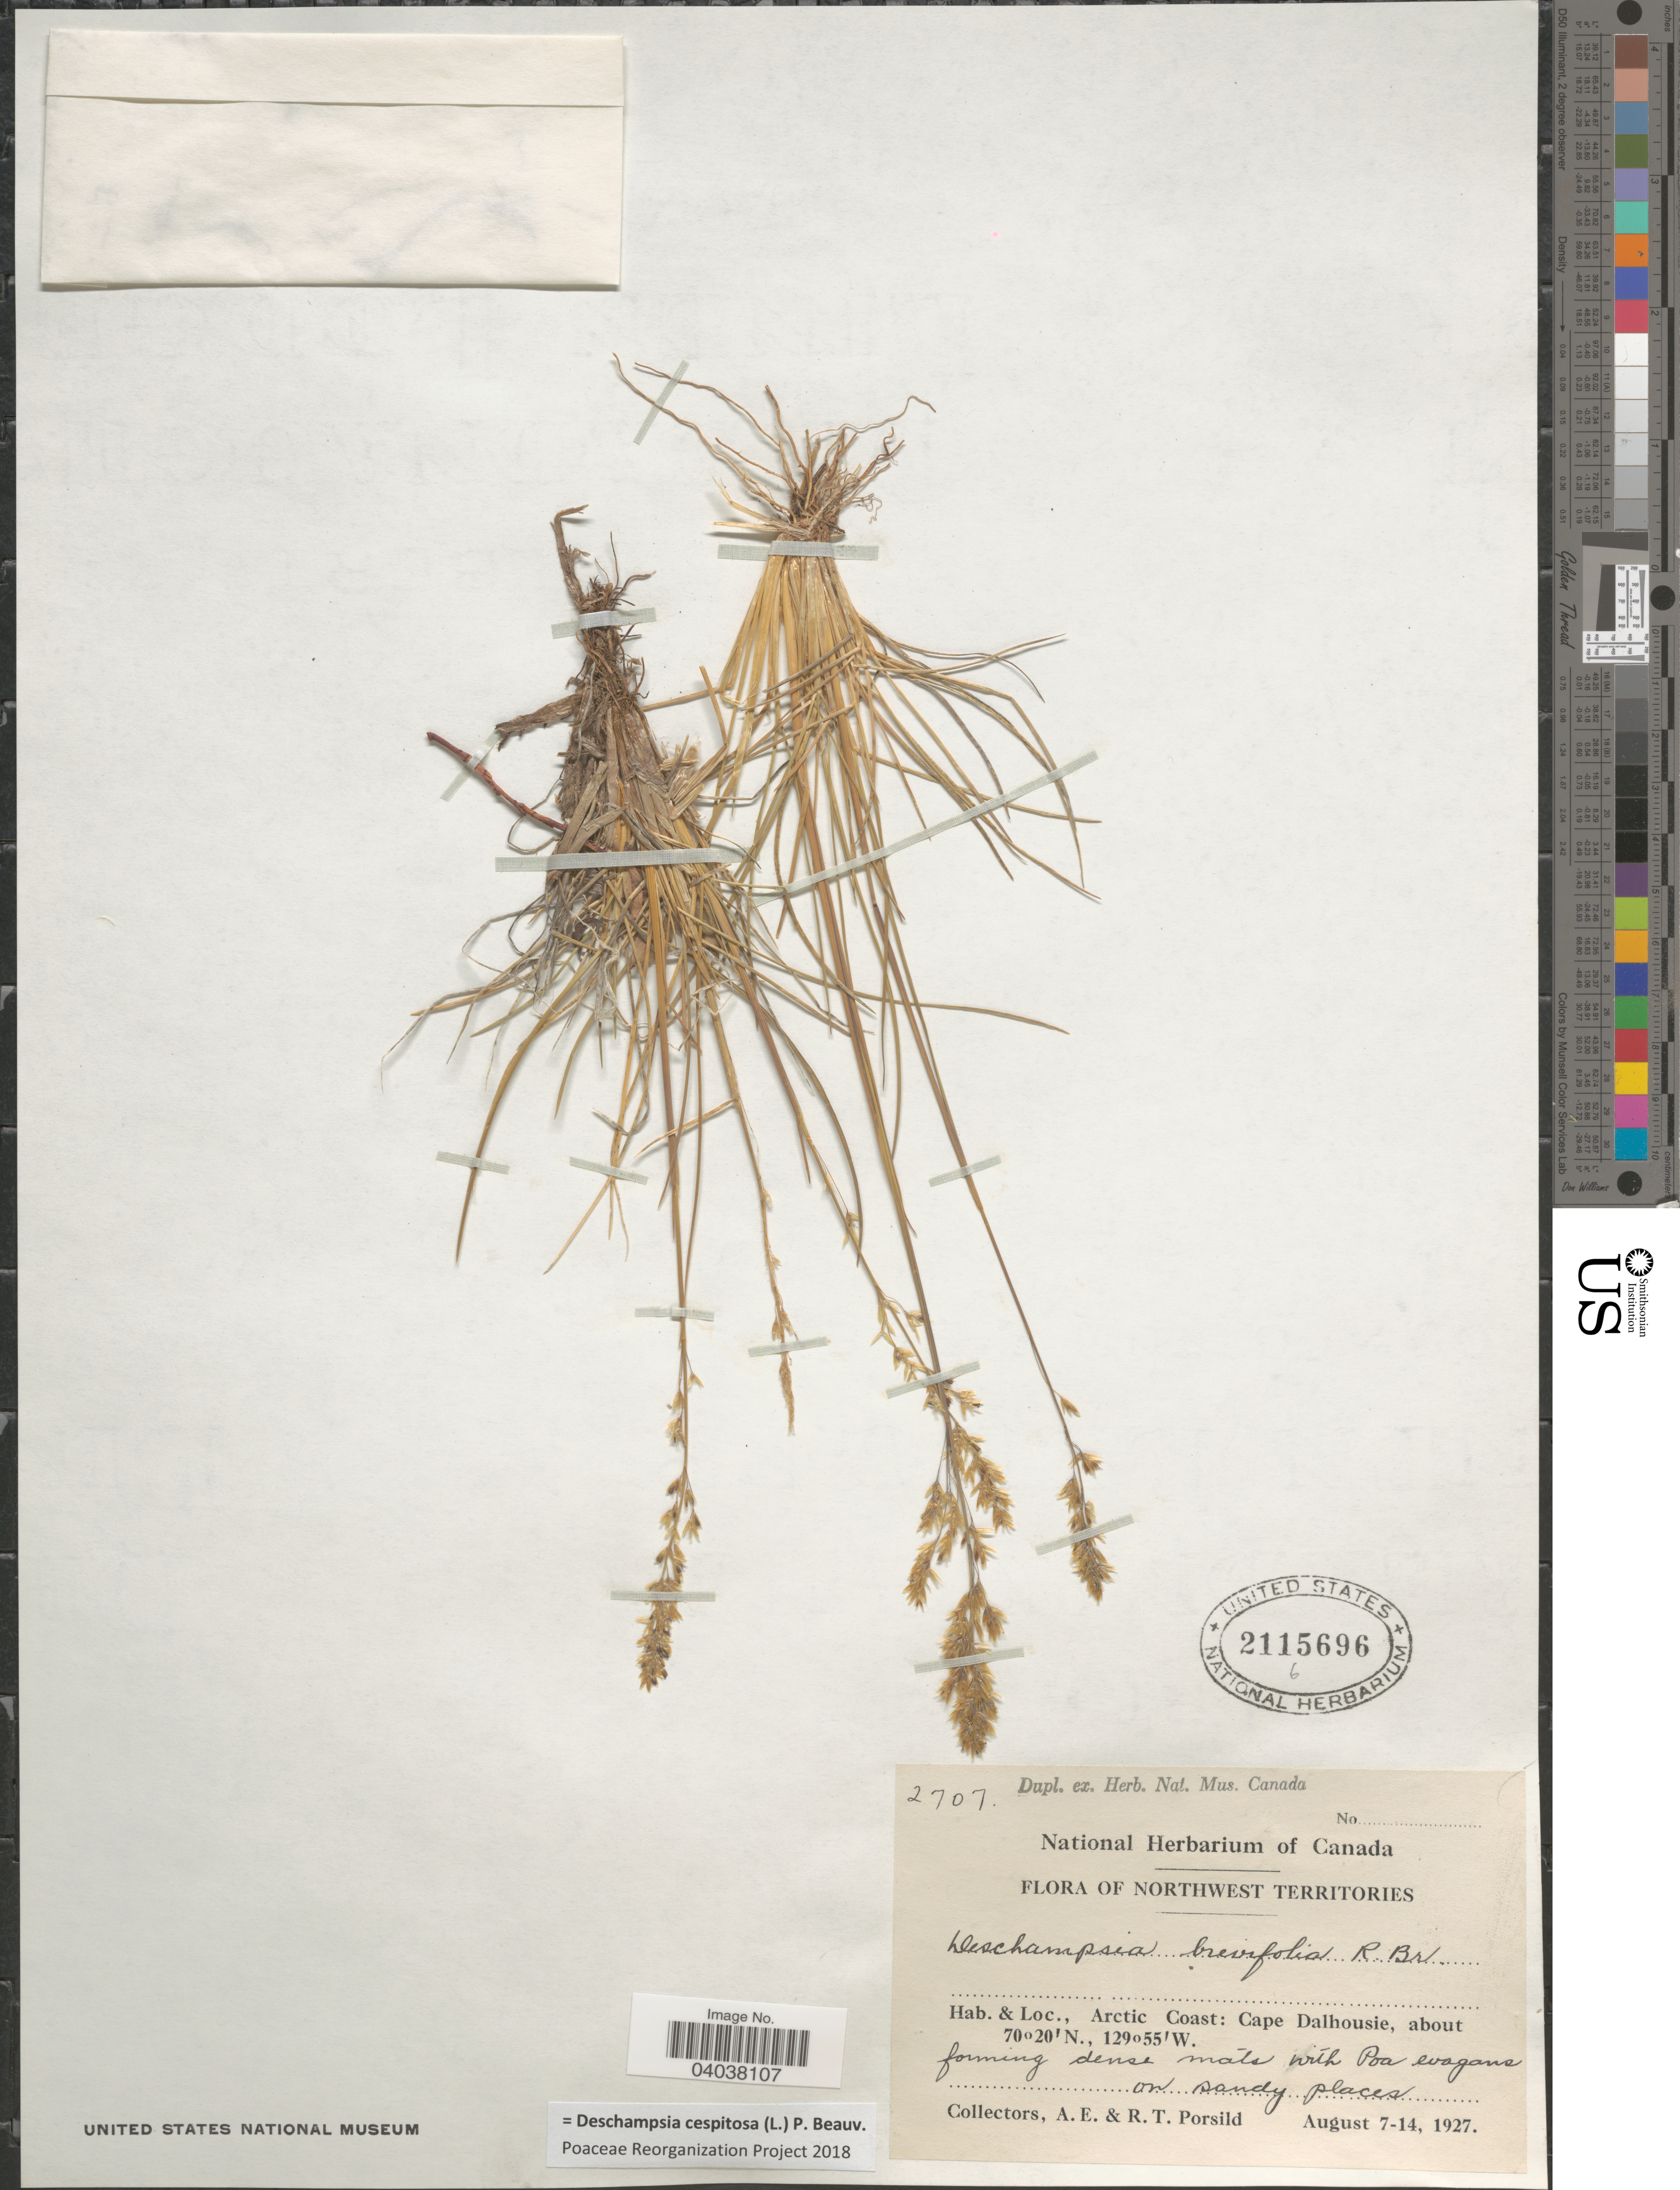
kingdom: Plantae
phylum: Tracheophyta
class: Liliopsida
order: Poales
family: Poaceae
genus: Deschampsia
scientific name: Deschampsia cespitosa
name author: (L.) P. Beauv.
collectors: A. E. Porsild & R. T. Porsild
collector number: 2707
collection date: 1927-08-07/1927-08-14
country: Canada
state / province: Northwest Territories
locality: Arctic Coast: Cape Dalhousie.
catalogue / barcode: US 2115696